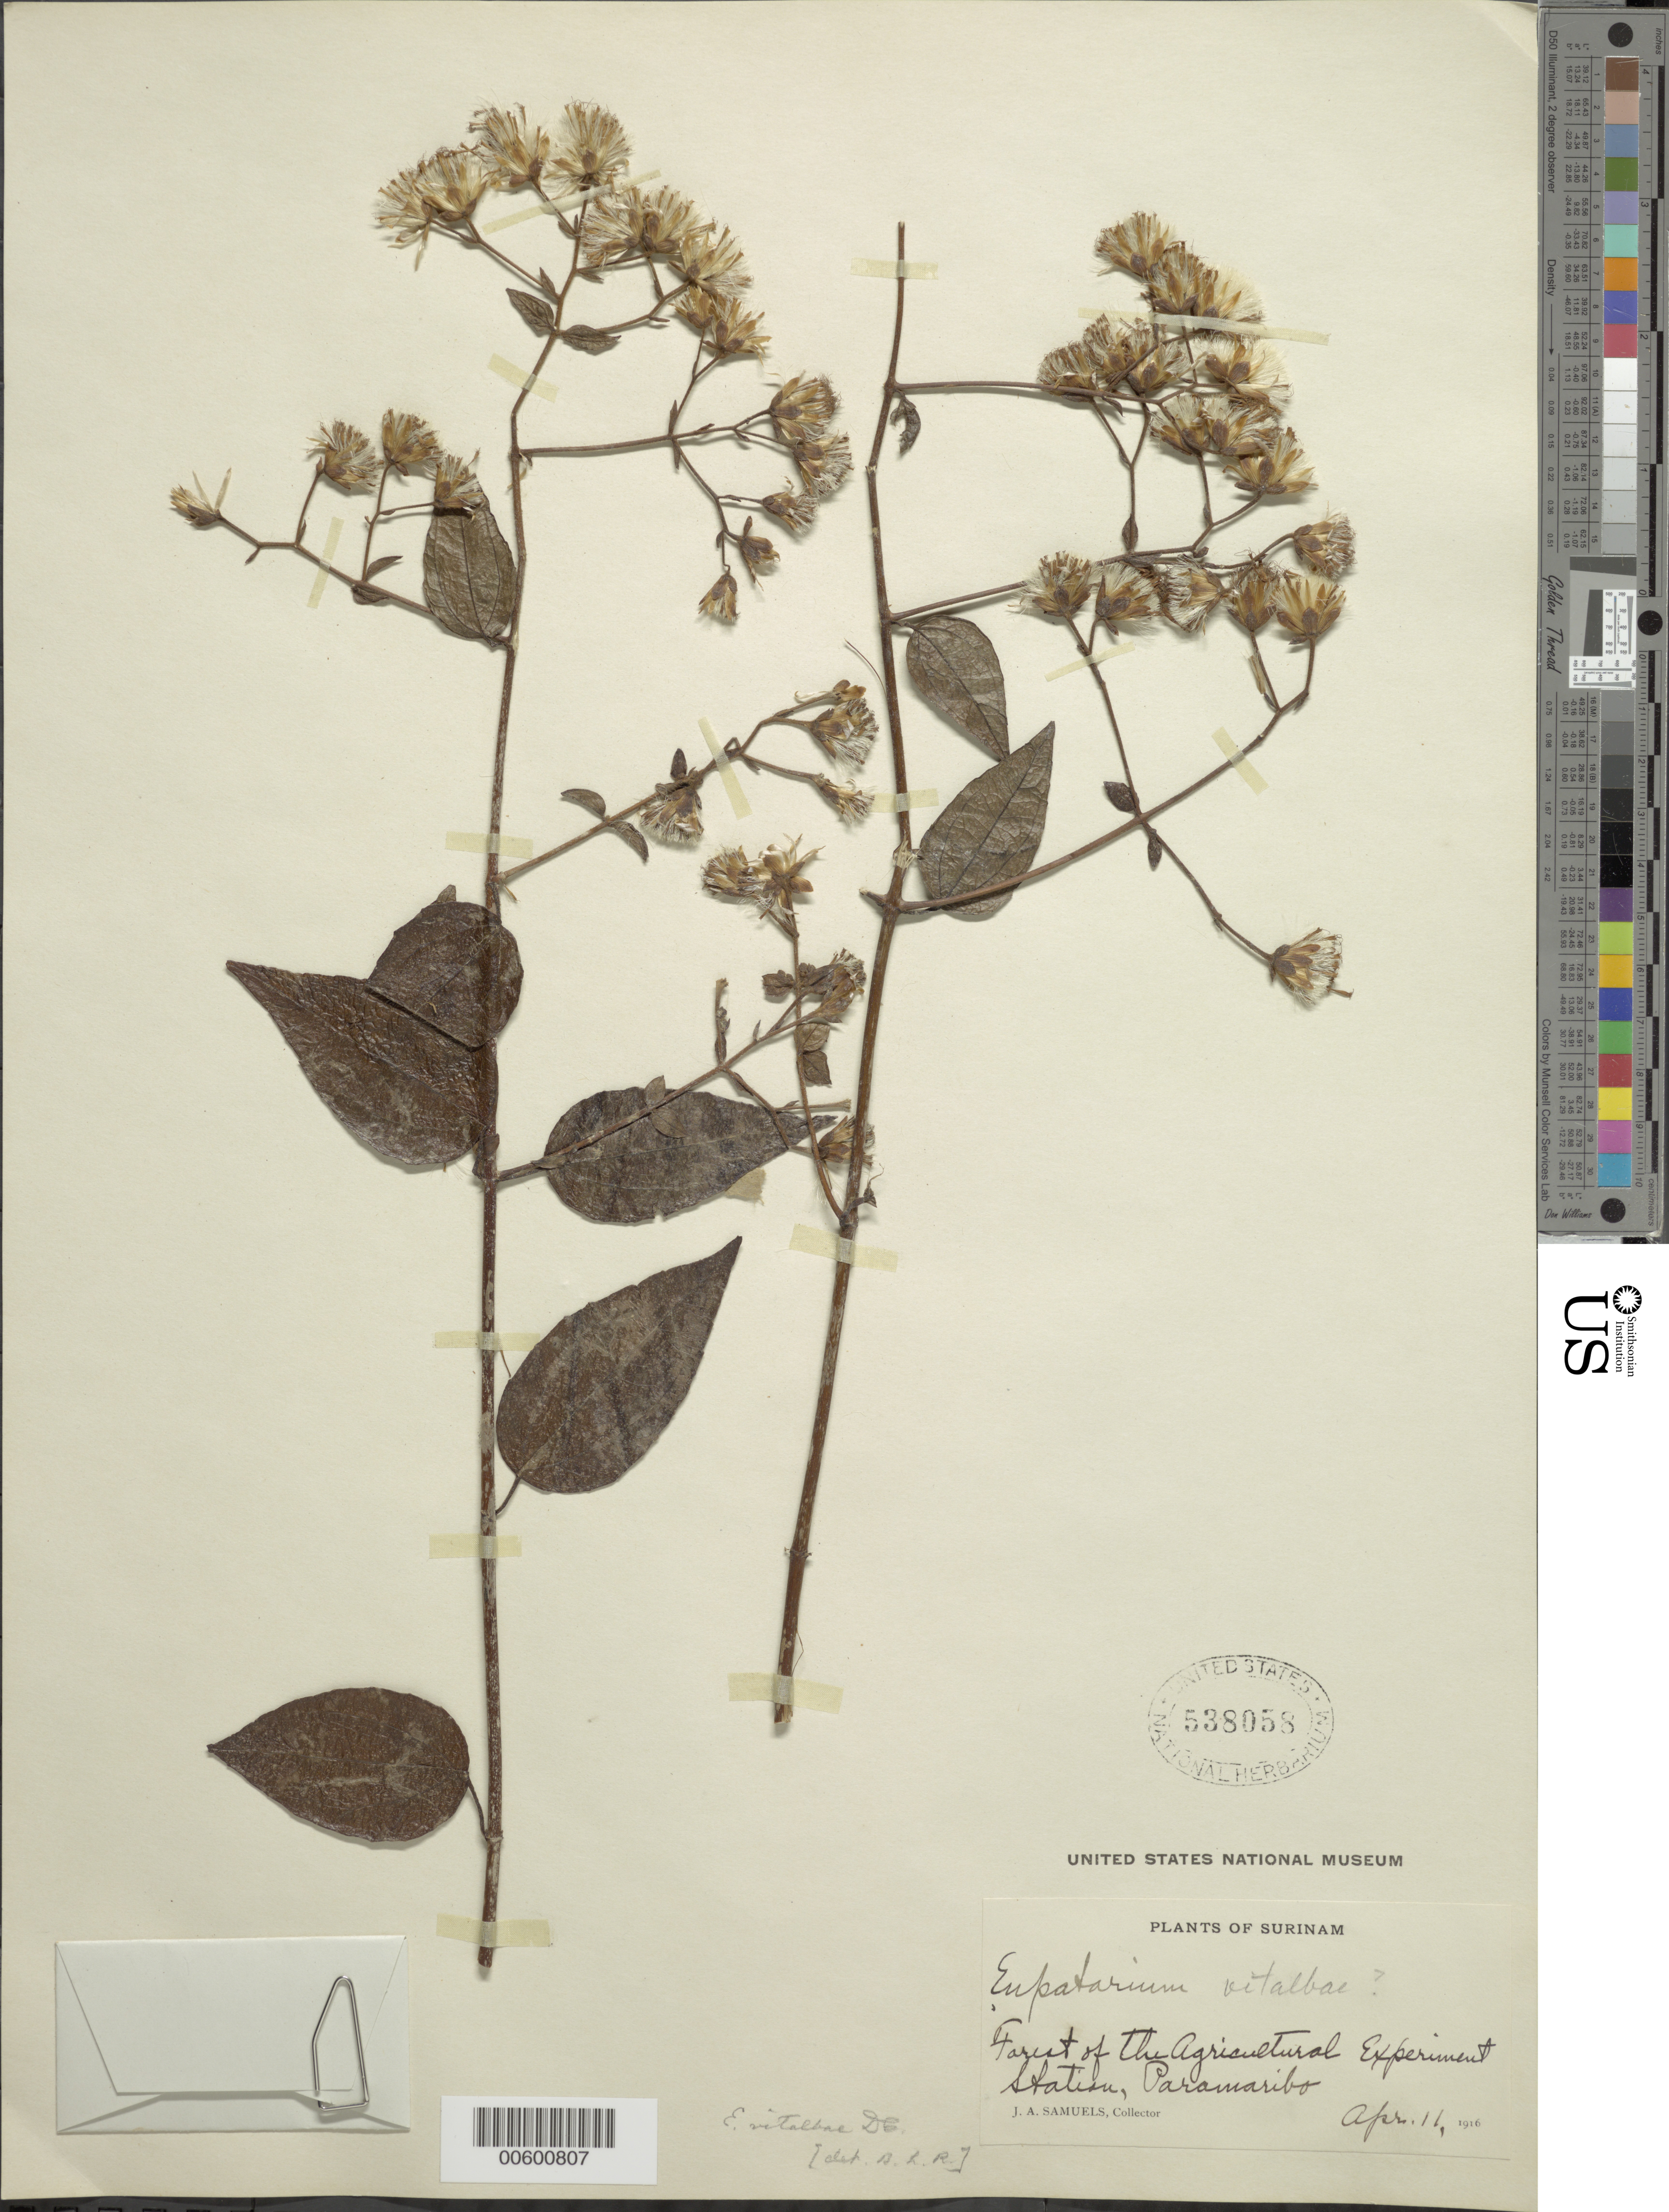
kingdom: Plantae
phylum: Tracheophyta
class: Magnoliopsida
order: Asterales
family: Asteraceae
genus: Heterocondylus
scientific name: Heterocondylus vitalbae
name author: (DC.) R.M. King & H. Rob.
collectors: J. A. Samuels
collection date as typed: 11-Apr-16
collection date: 1916-04-11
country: Suriname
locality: Paramaribo, Agricultural Experiment Station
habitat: Forest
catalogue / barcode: US 538058